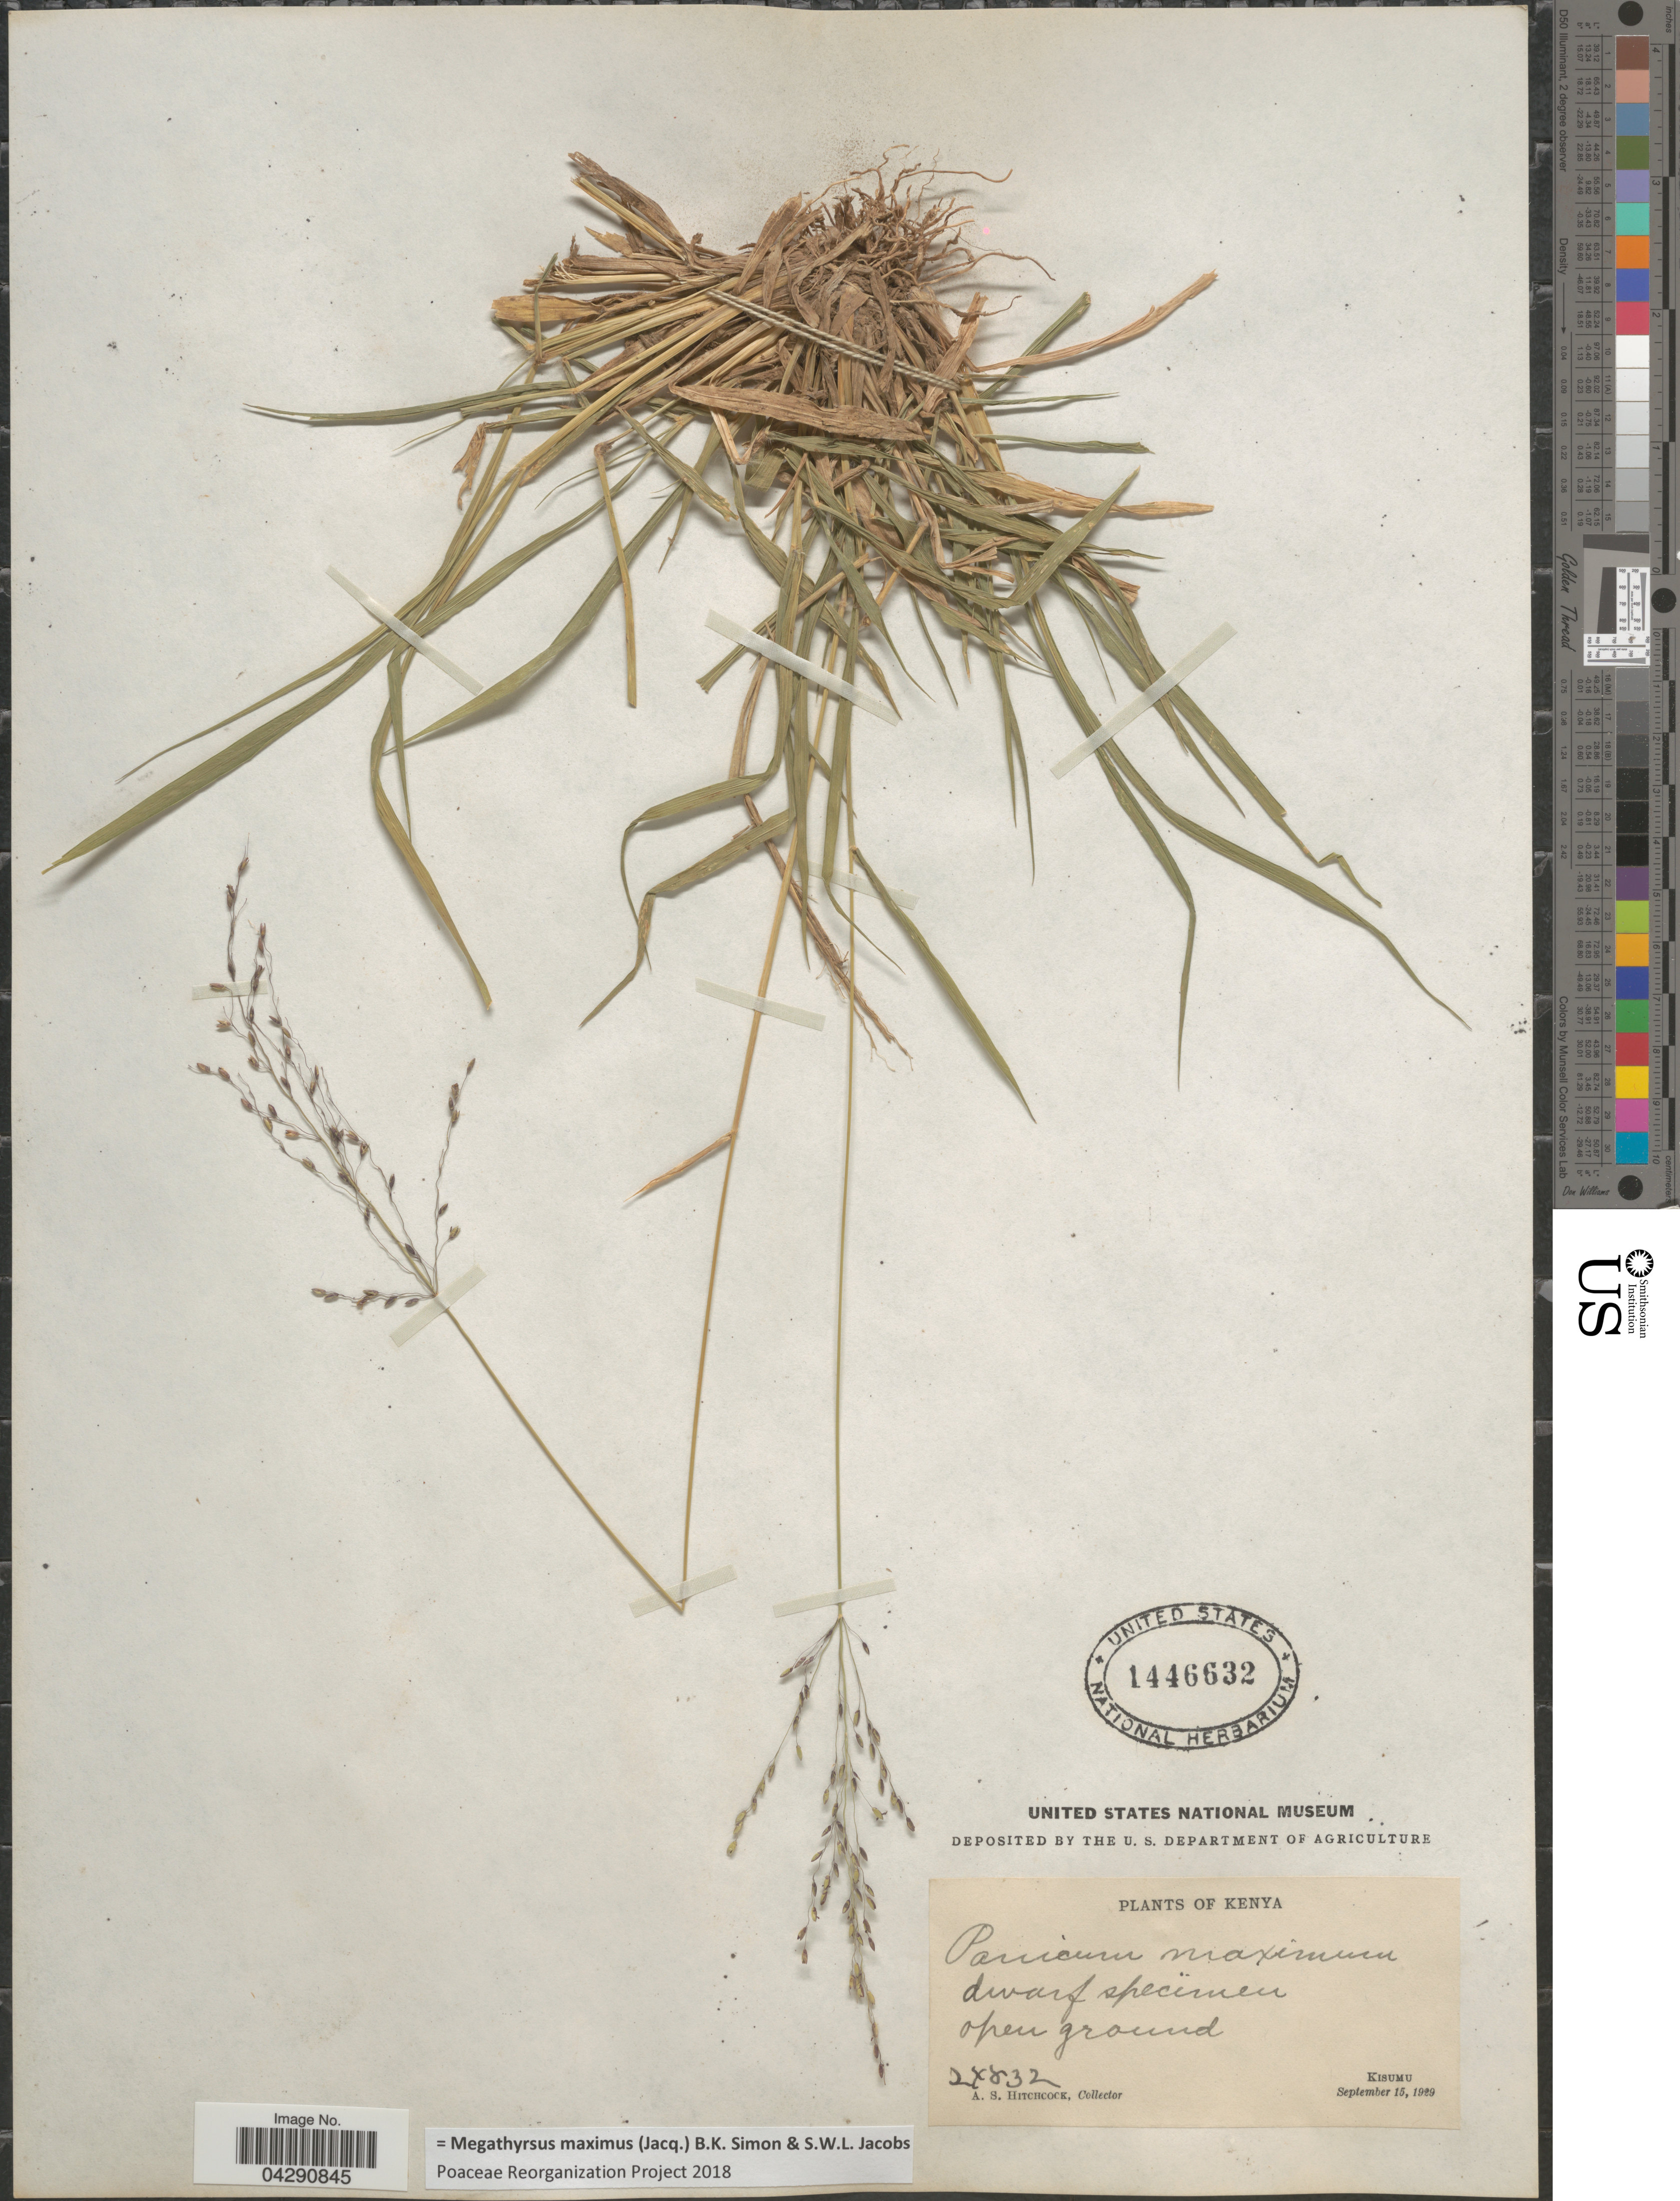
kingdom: Plantae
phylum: Tracheophyta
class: Liliopsida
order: Poales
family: Poaceae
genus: Megathyrsus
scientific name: Megathyrsus maximus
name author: (Jacq.) B.K. Simon & S.W.L. Jacobs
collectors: A. S. Hitchcock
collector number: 24832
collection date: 1929-09-15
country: Kenya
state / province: Kisumu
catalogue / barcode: US 1446632